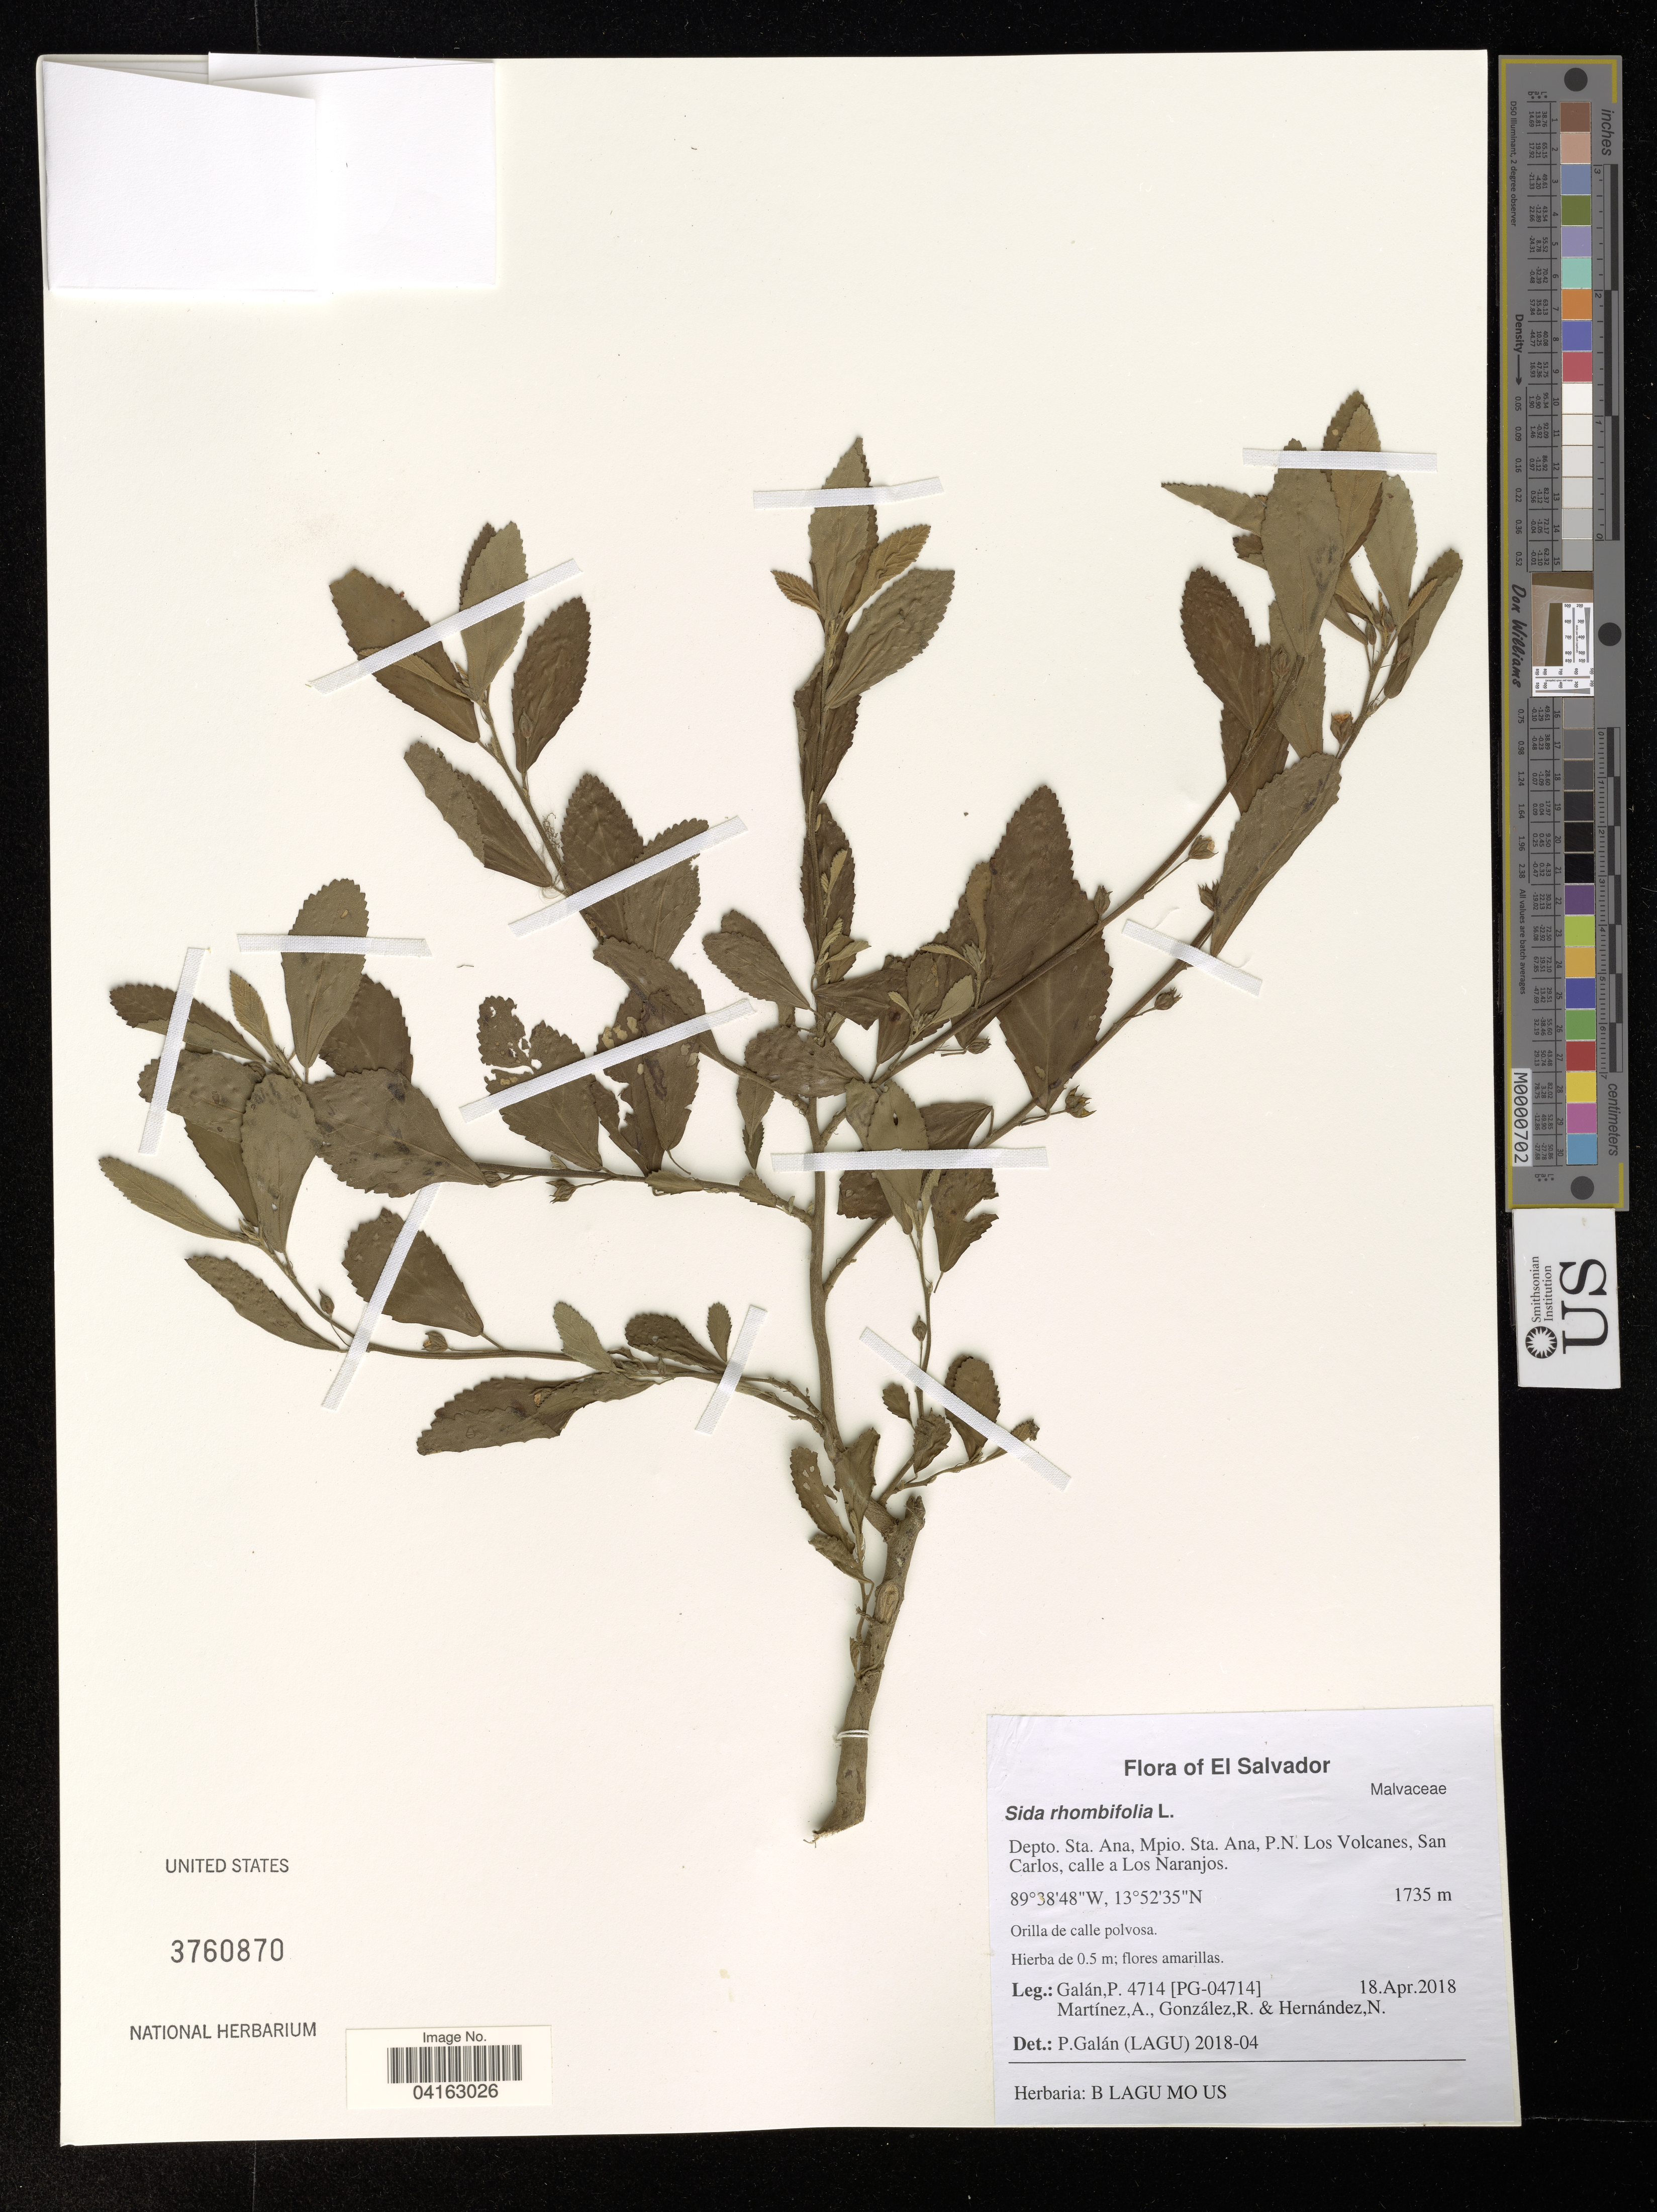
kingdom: Plantae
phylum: Tracheophyta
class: Magnoliopsida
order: Malvales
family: Malvaceae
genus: Sida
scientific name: Sida rhombifolia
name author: L.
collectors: P. Galan, A. Martinez, R. González & N. Hernandez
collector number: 4714 / [PG-04714]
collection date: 2018-04-18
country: El Salvador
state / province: Santa Ana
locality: Depto. Sta. Ana, Mpio. Sta. Ana, P.N. Los Volcanes, San Carlos, calle a Los Naranjos.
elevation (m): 1735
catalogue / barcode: US 3760870